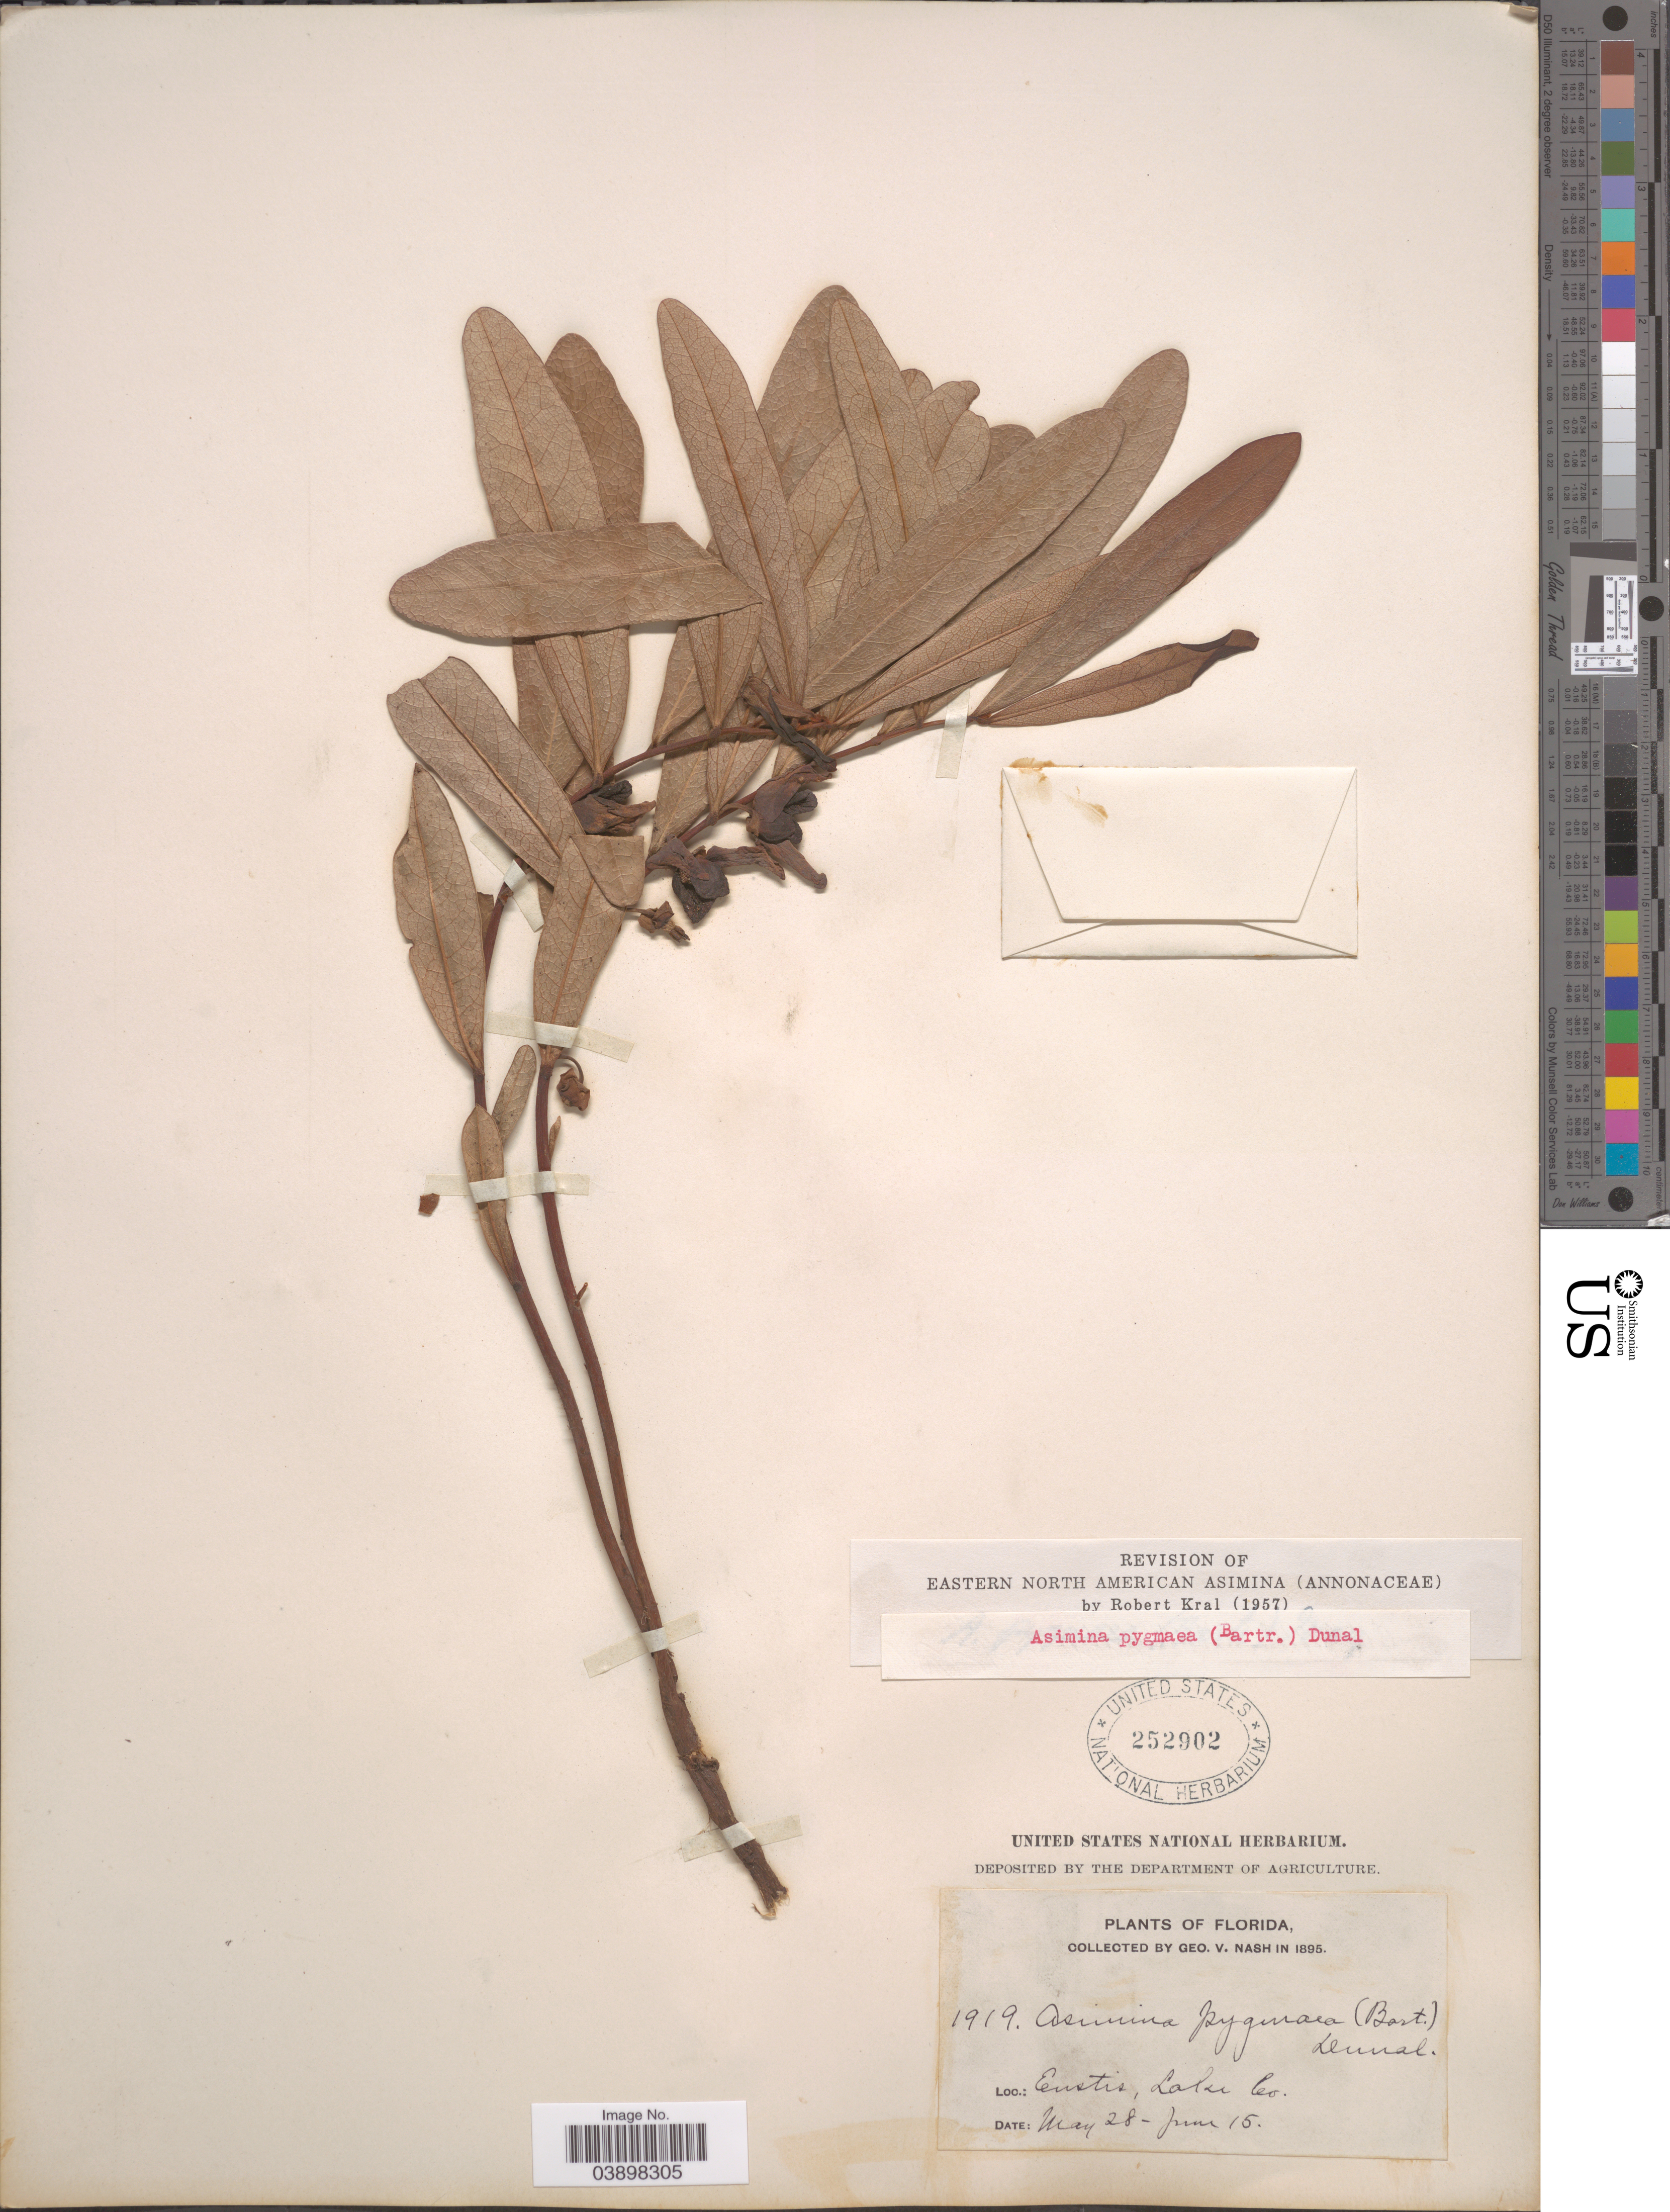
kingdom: Plantae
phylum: Tracheophyta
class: Magnoliopsida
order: Magnoliales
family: Annonaceae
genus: Asimina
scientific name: Asimina pygmaea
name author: Dunal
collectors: G. V. Nash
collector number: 1919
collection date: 1895-05-28/1895-06-15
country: United States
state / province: Florida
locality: Eustis, Lake Co.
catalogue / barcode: US 252902